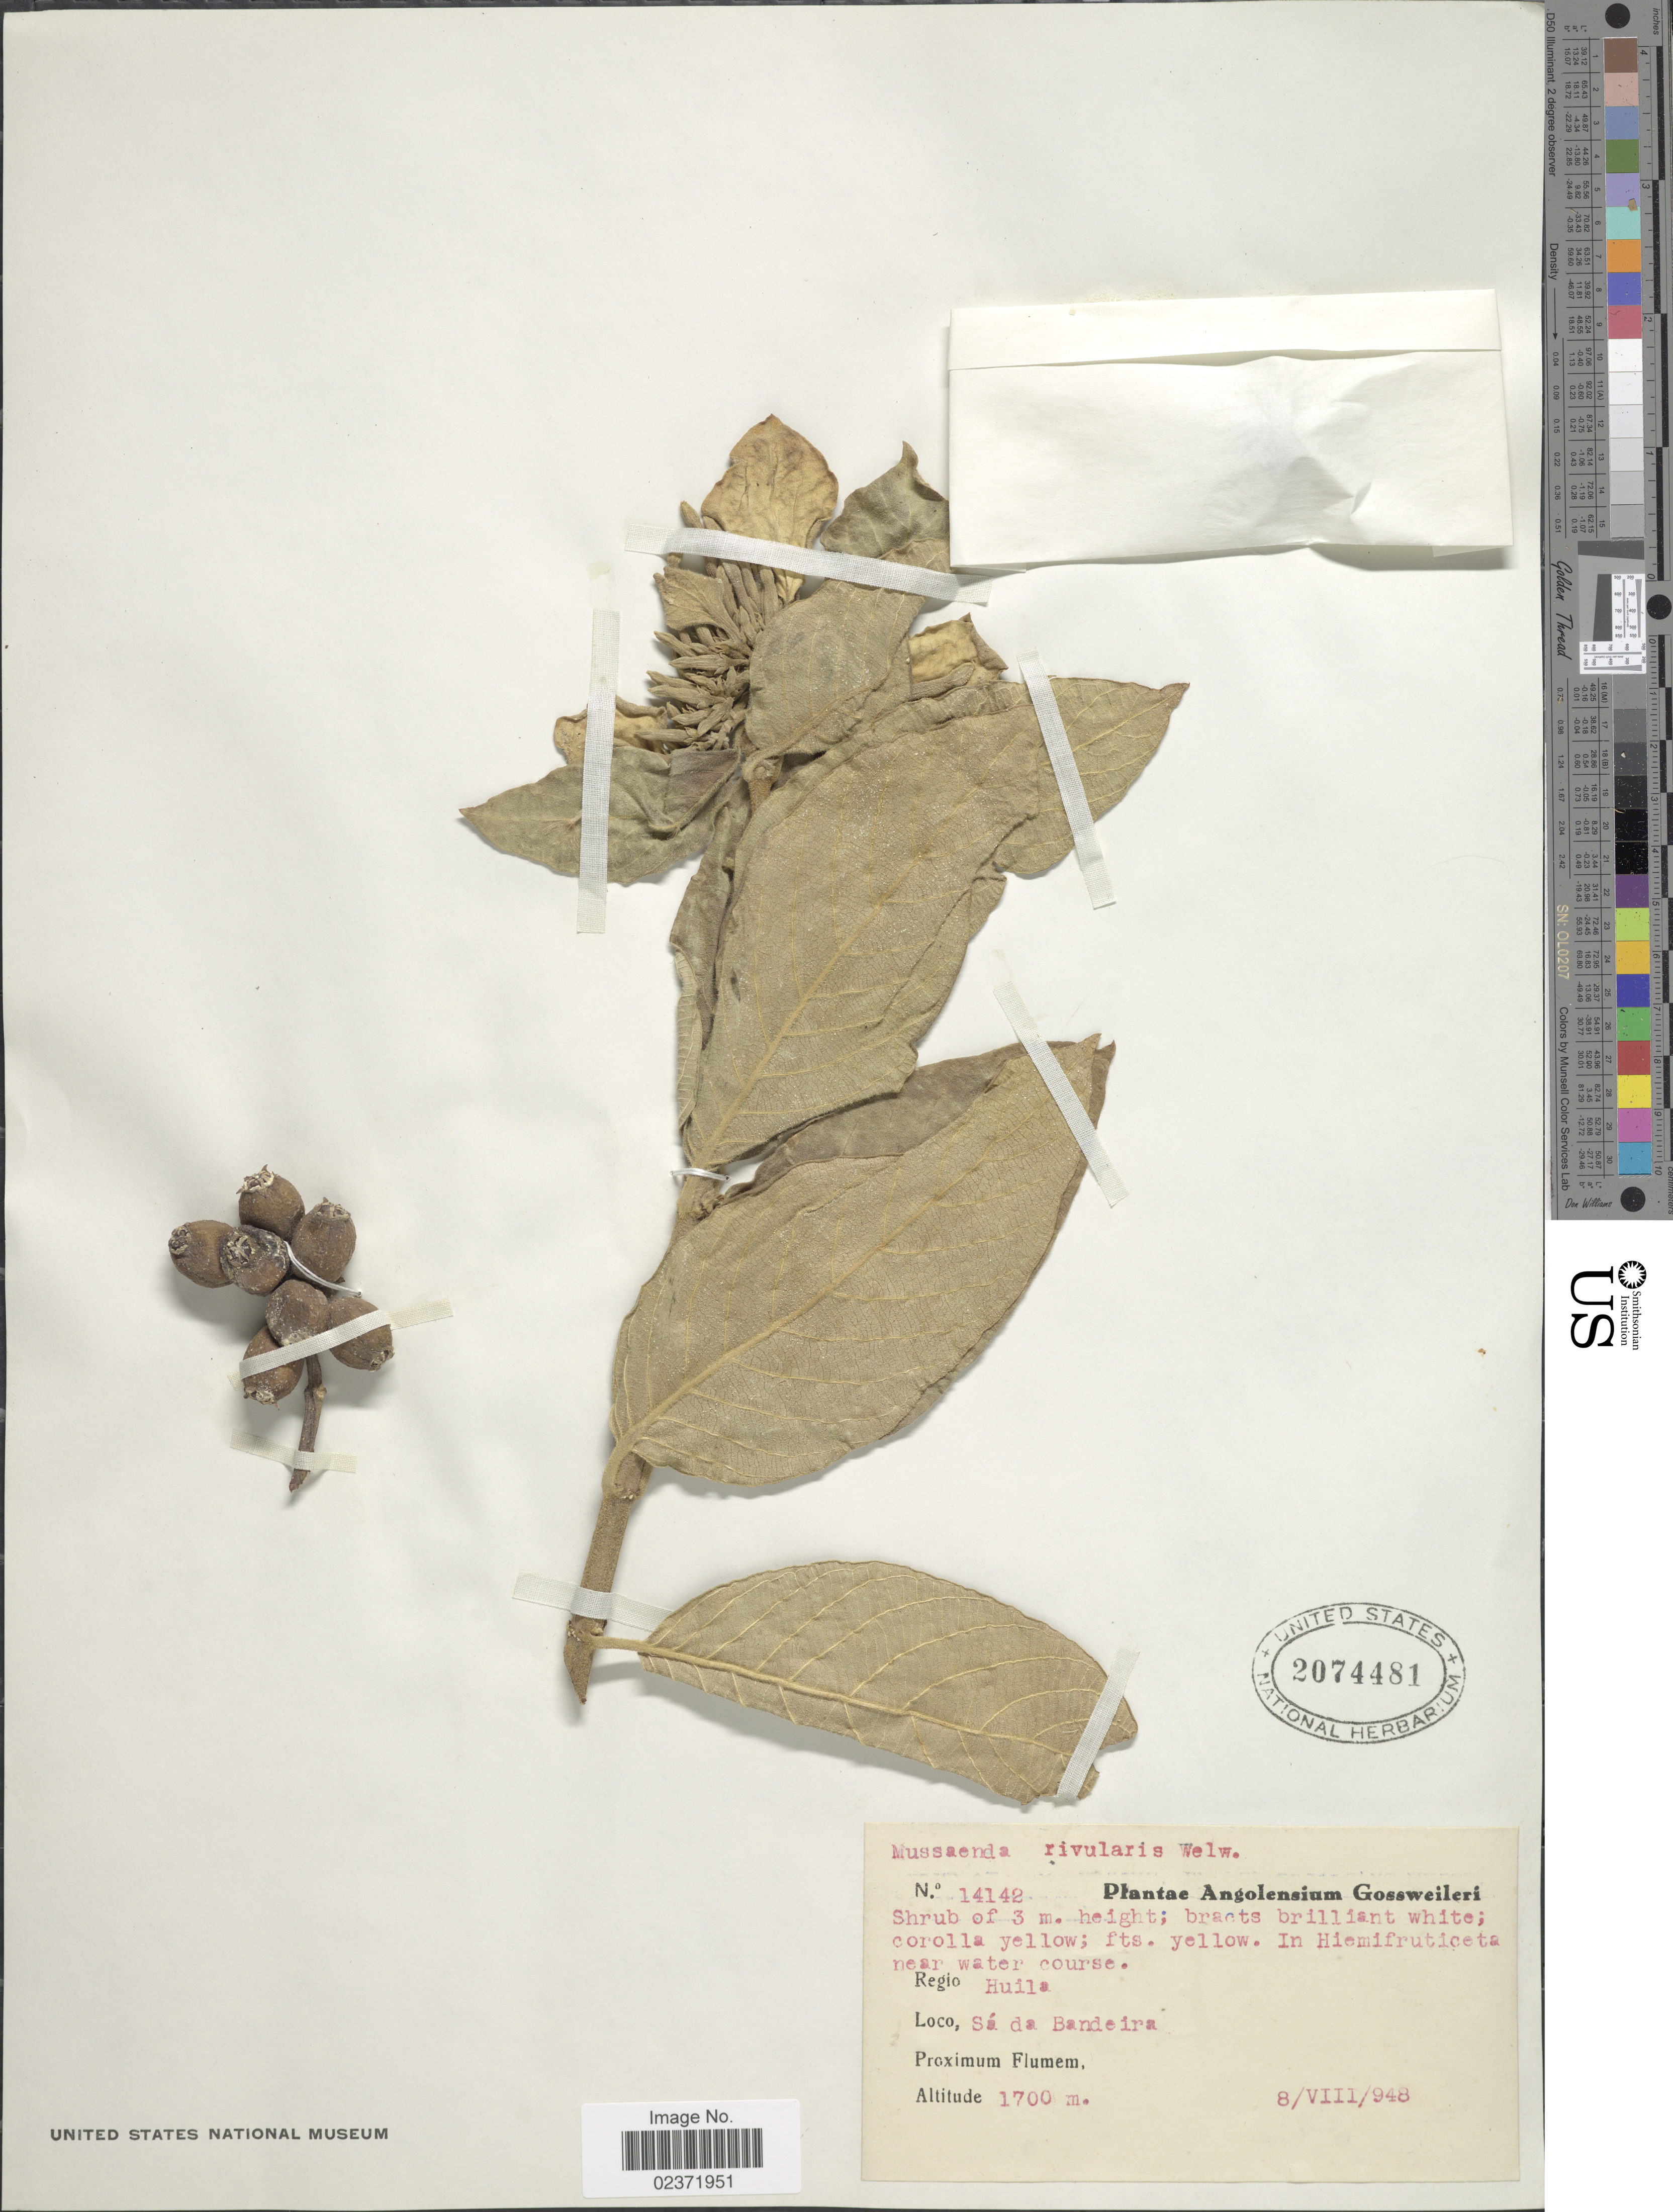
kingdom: Plantae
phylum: Tracheophyta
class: Magnoliopsida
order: Gentianales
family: Rubiaceae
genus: Mussaenda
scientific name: Mussaenda rivularis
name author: Welw. ex Hiern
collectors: -. Gossweiler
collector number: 14142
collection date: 1948-08-08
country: Angola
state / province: Huila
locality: Sa da Bandeira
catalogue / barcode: US 2074481